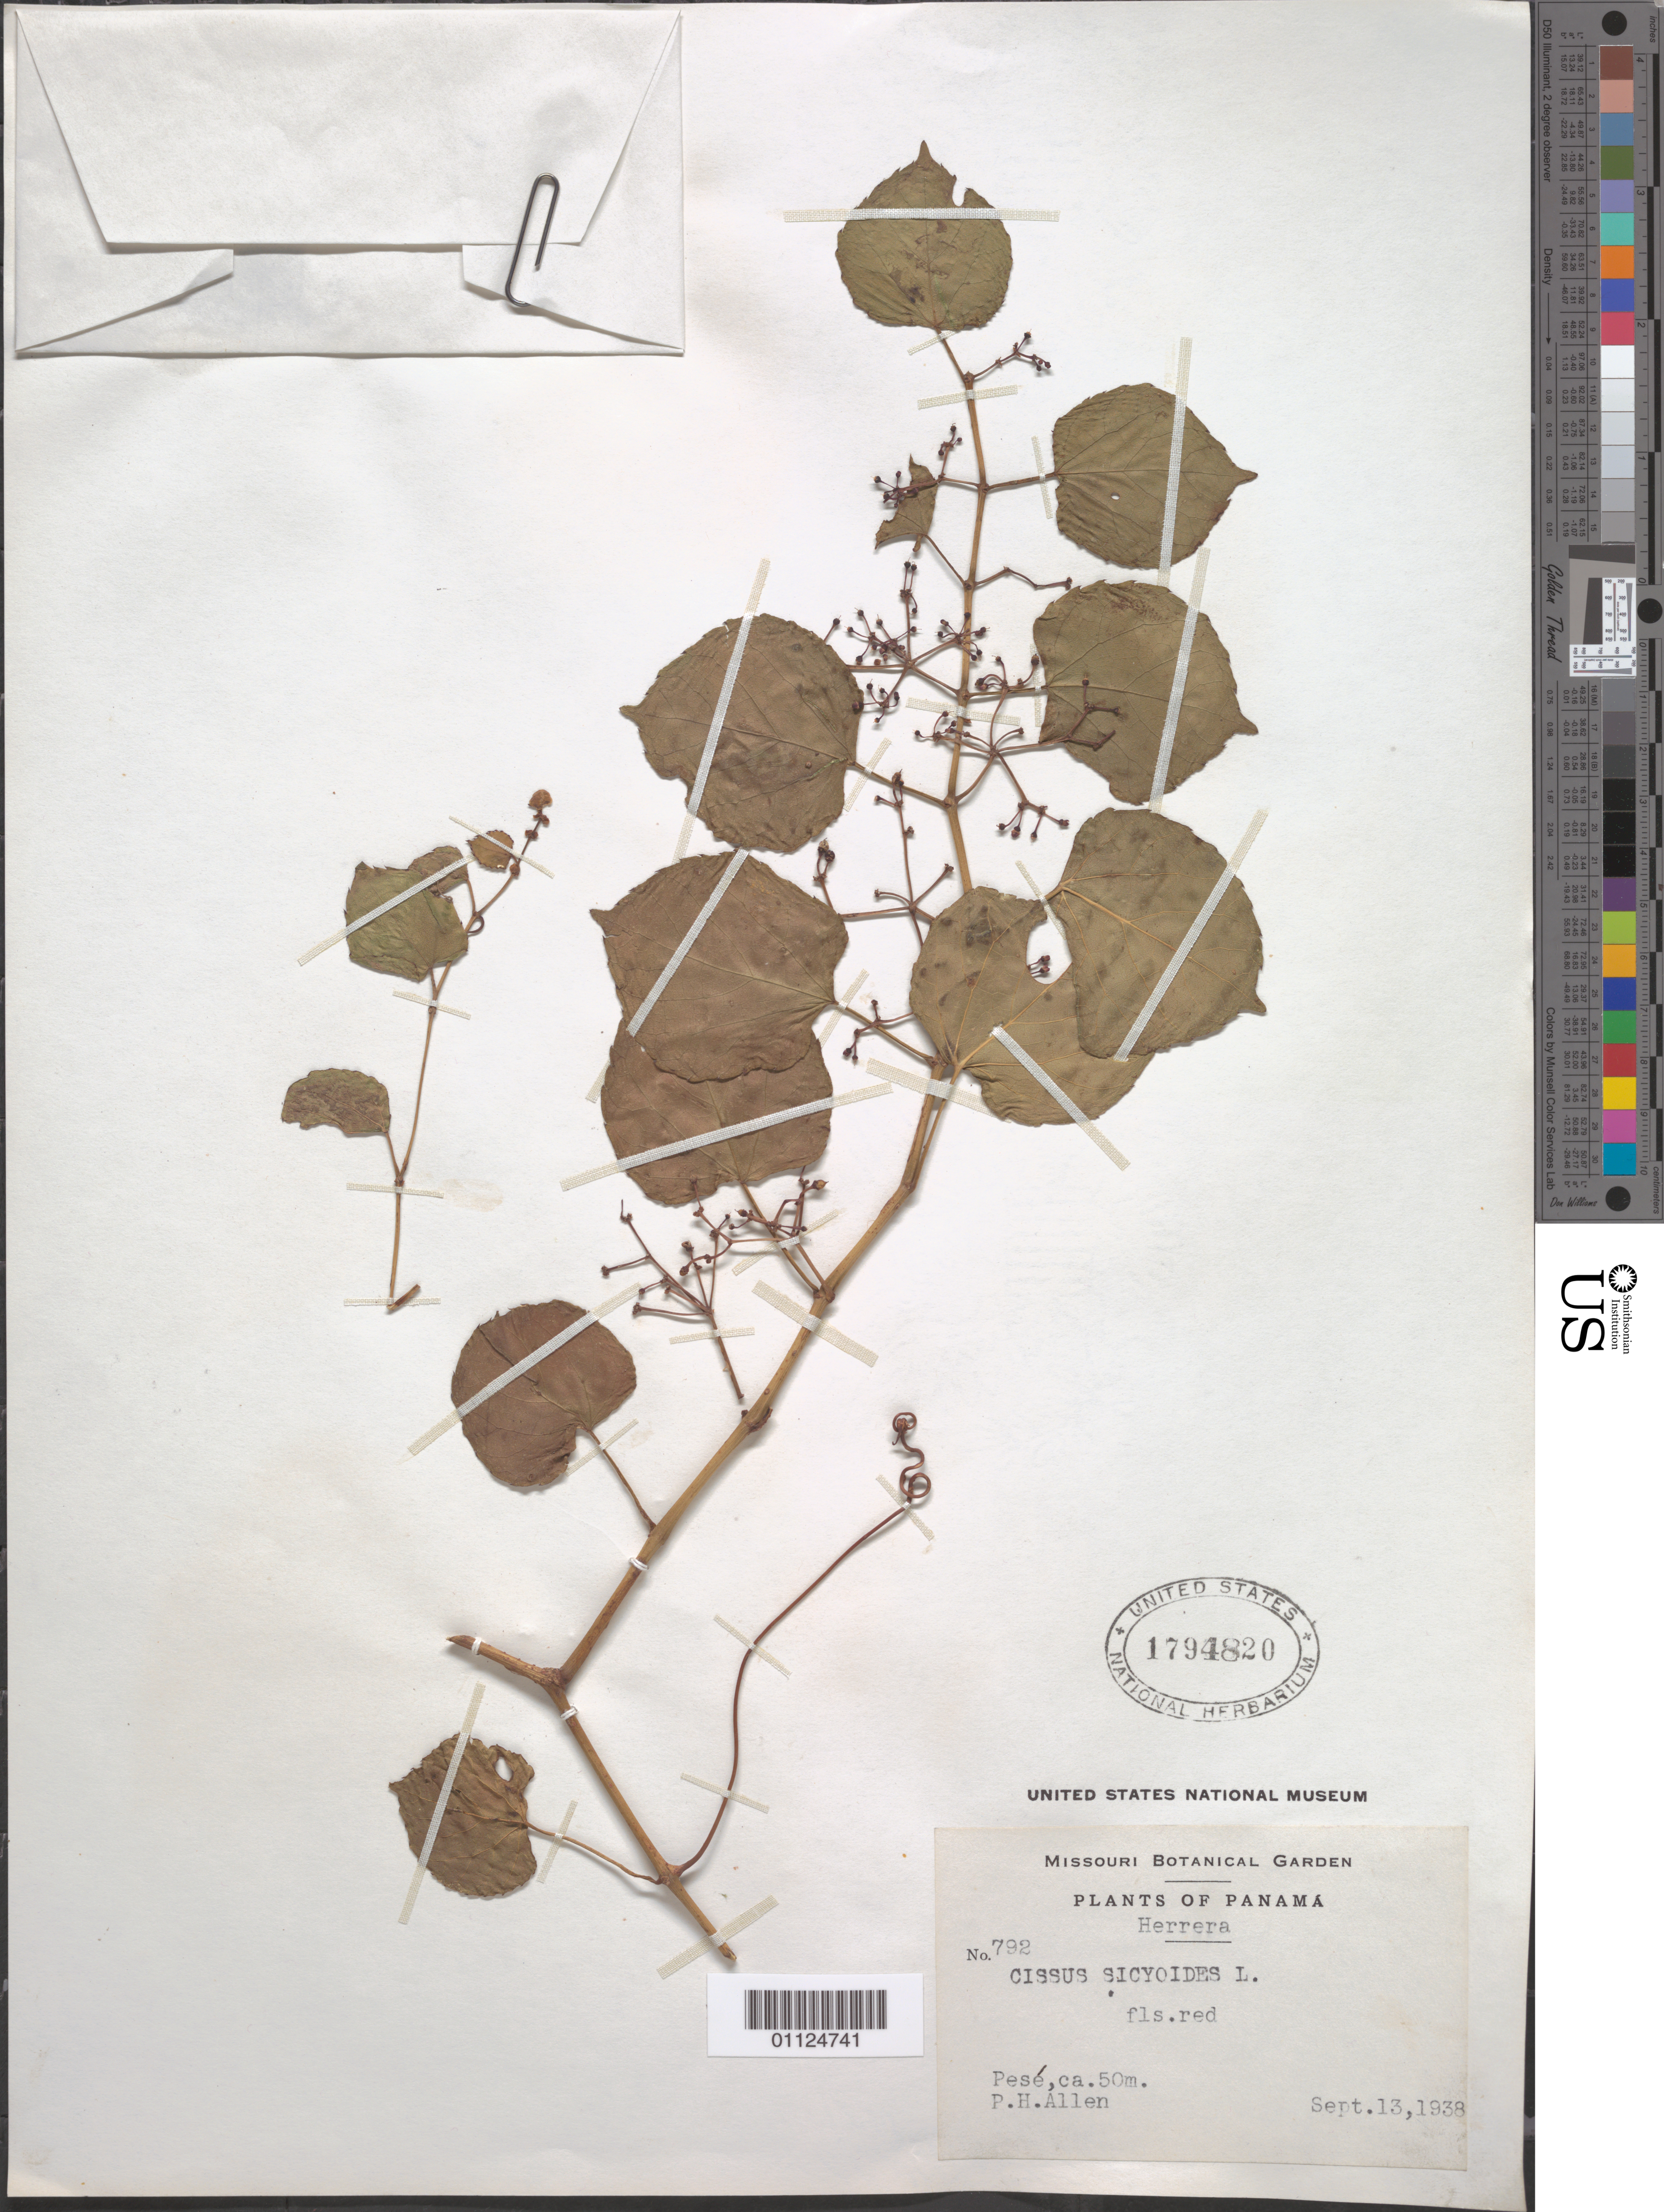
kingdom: Plantae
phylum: Tracheophyta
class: Magnoliopsida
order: Vitales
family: Vitaceae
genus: Cissus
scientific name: Cissus verticillata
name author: (L.) Nicolson & C.E. Jarvis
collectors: P. H. Allen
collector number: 792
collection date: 1938-09-13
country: Panama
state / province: Herrera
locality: Pese.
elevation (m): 50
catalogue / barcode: US 1794820